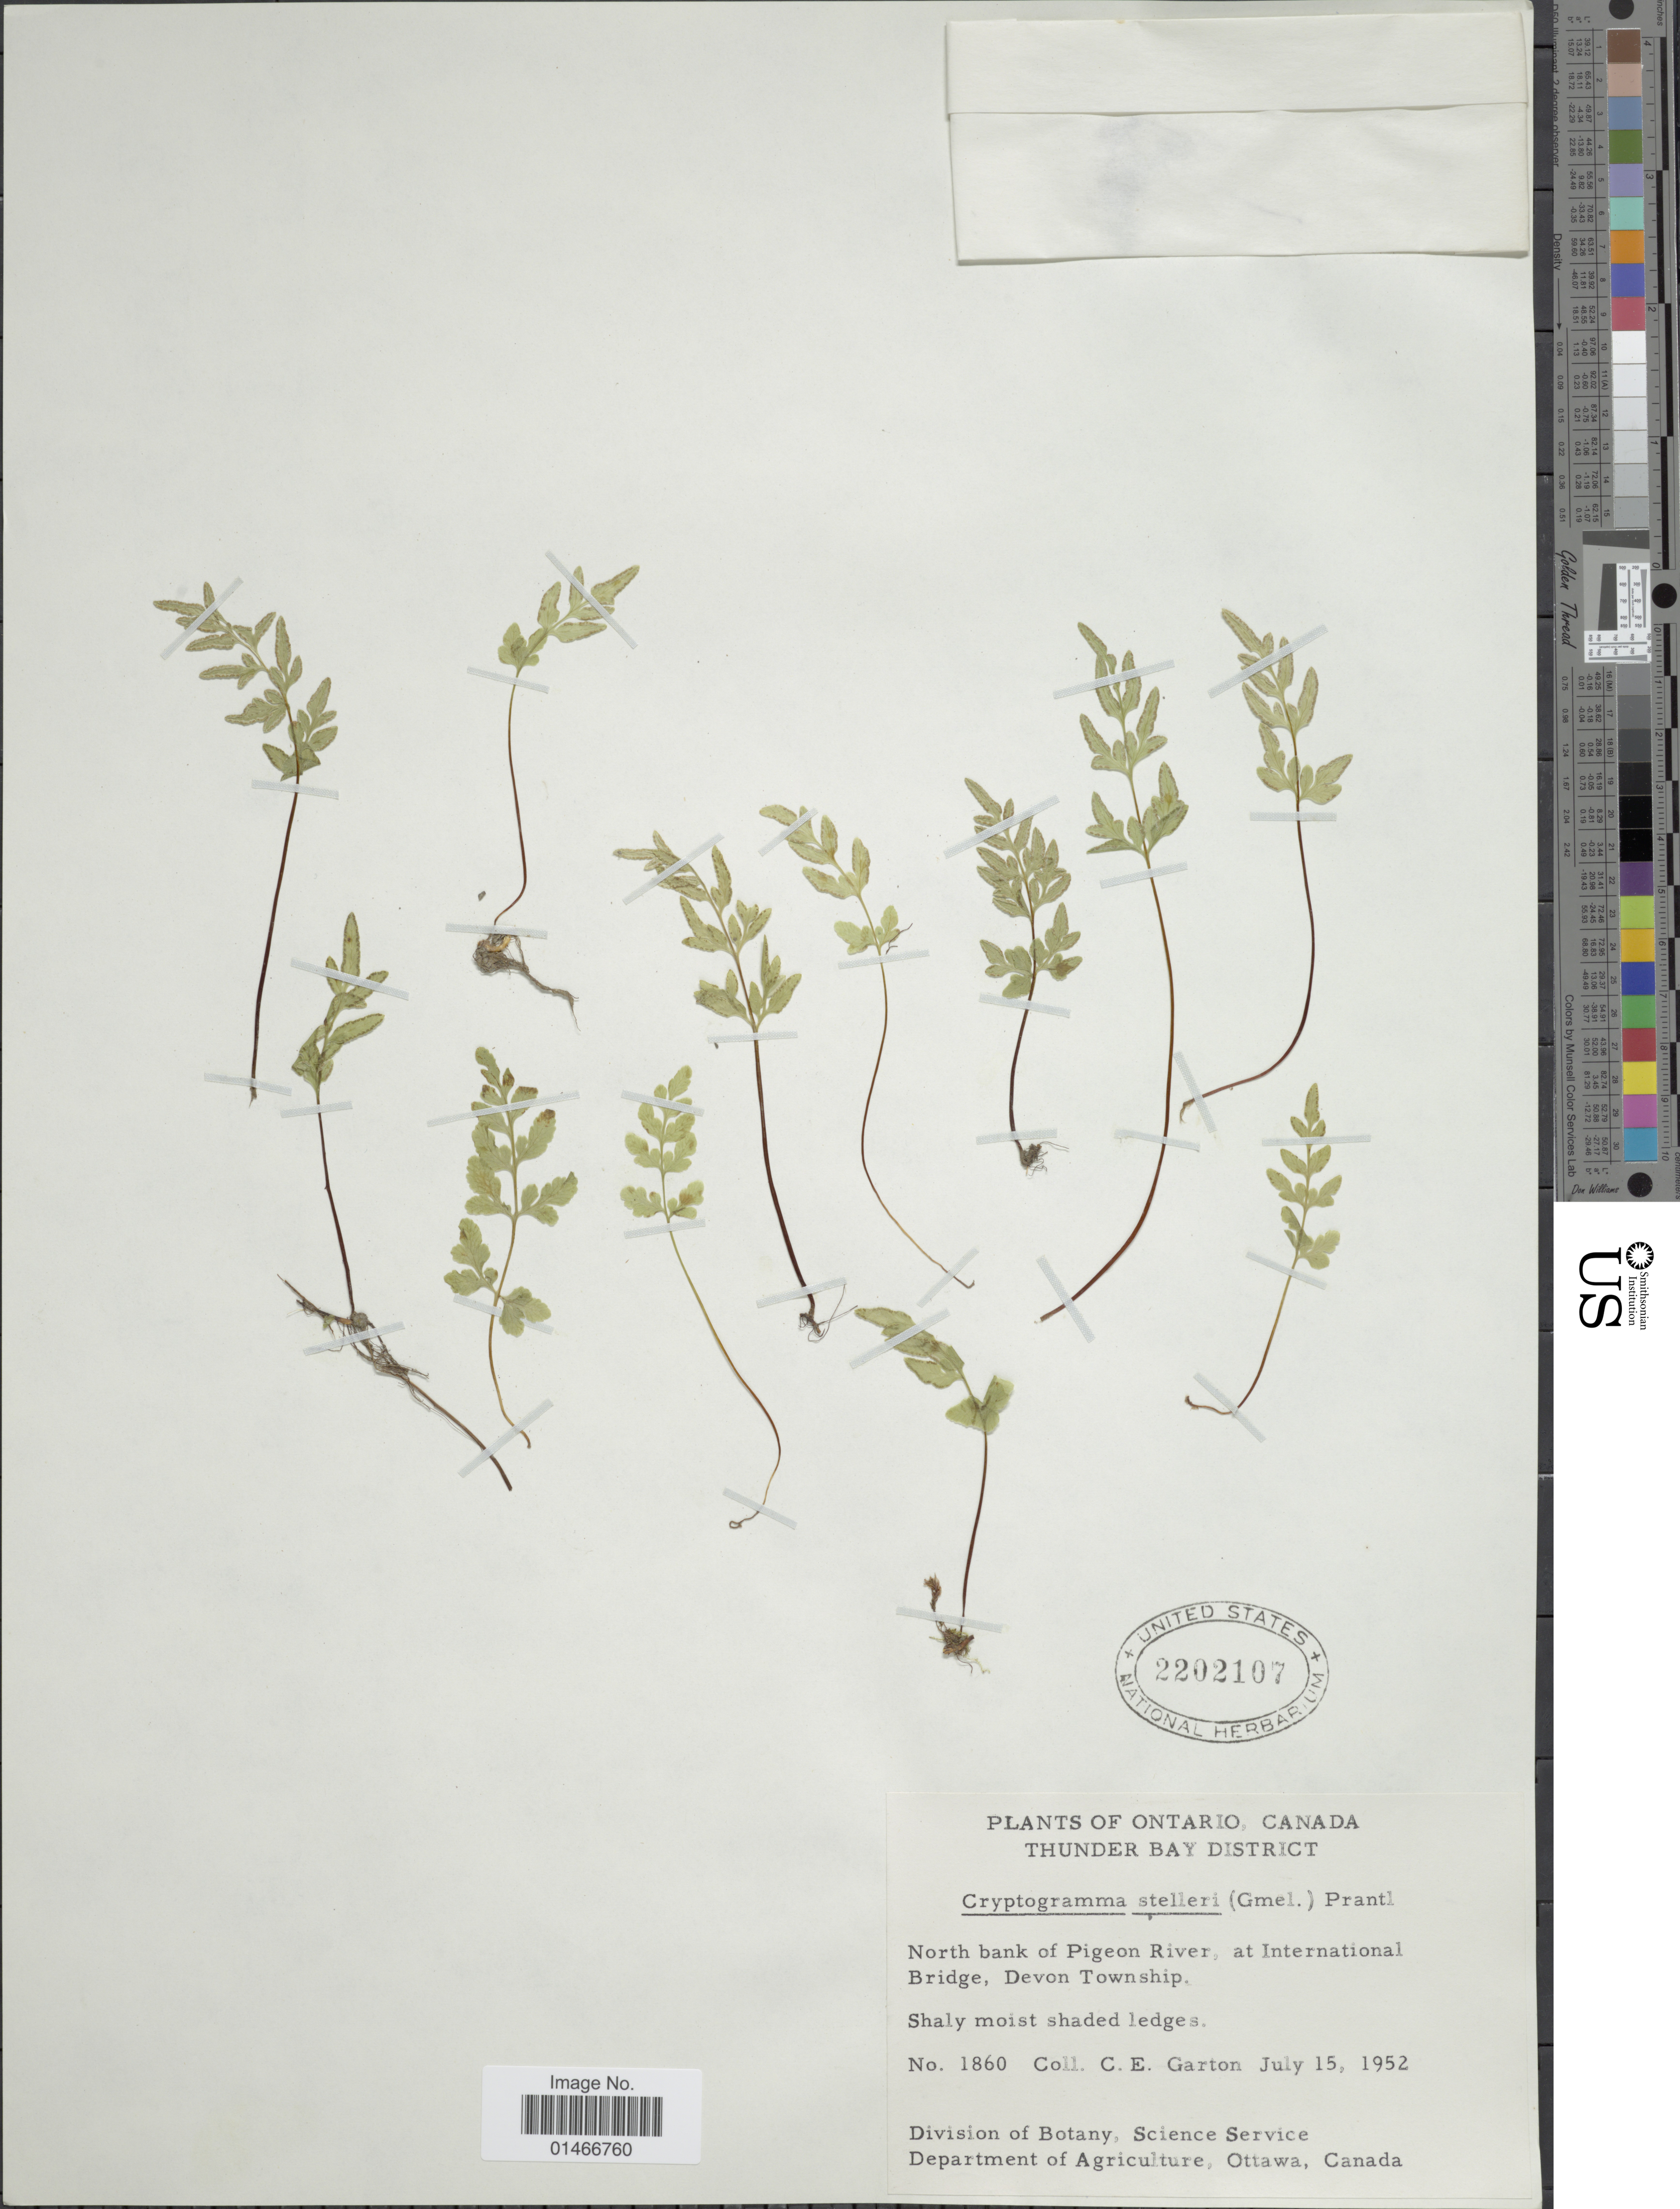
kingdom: Plantae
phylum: Tracheophyta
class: Polypodiopsida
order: Polypodiales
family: Pteridaceae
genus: Cryptogramma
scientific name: Cryptogramma stelleri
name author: (S.G. Gmel.) Prantl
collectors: C. E. Garton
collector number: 1860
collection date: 1952-07-15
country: Canada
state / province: Ontario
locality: Thunder Bay District. North bank of Pigeon River, at International Bridge, Devon Township.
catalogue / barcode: US 2202107